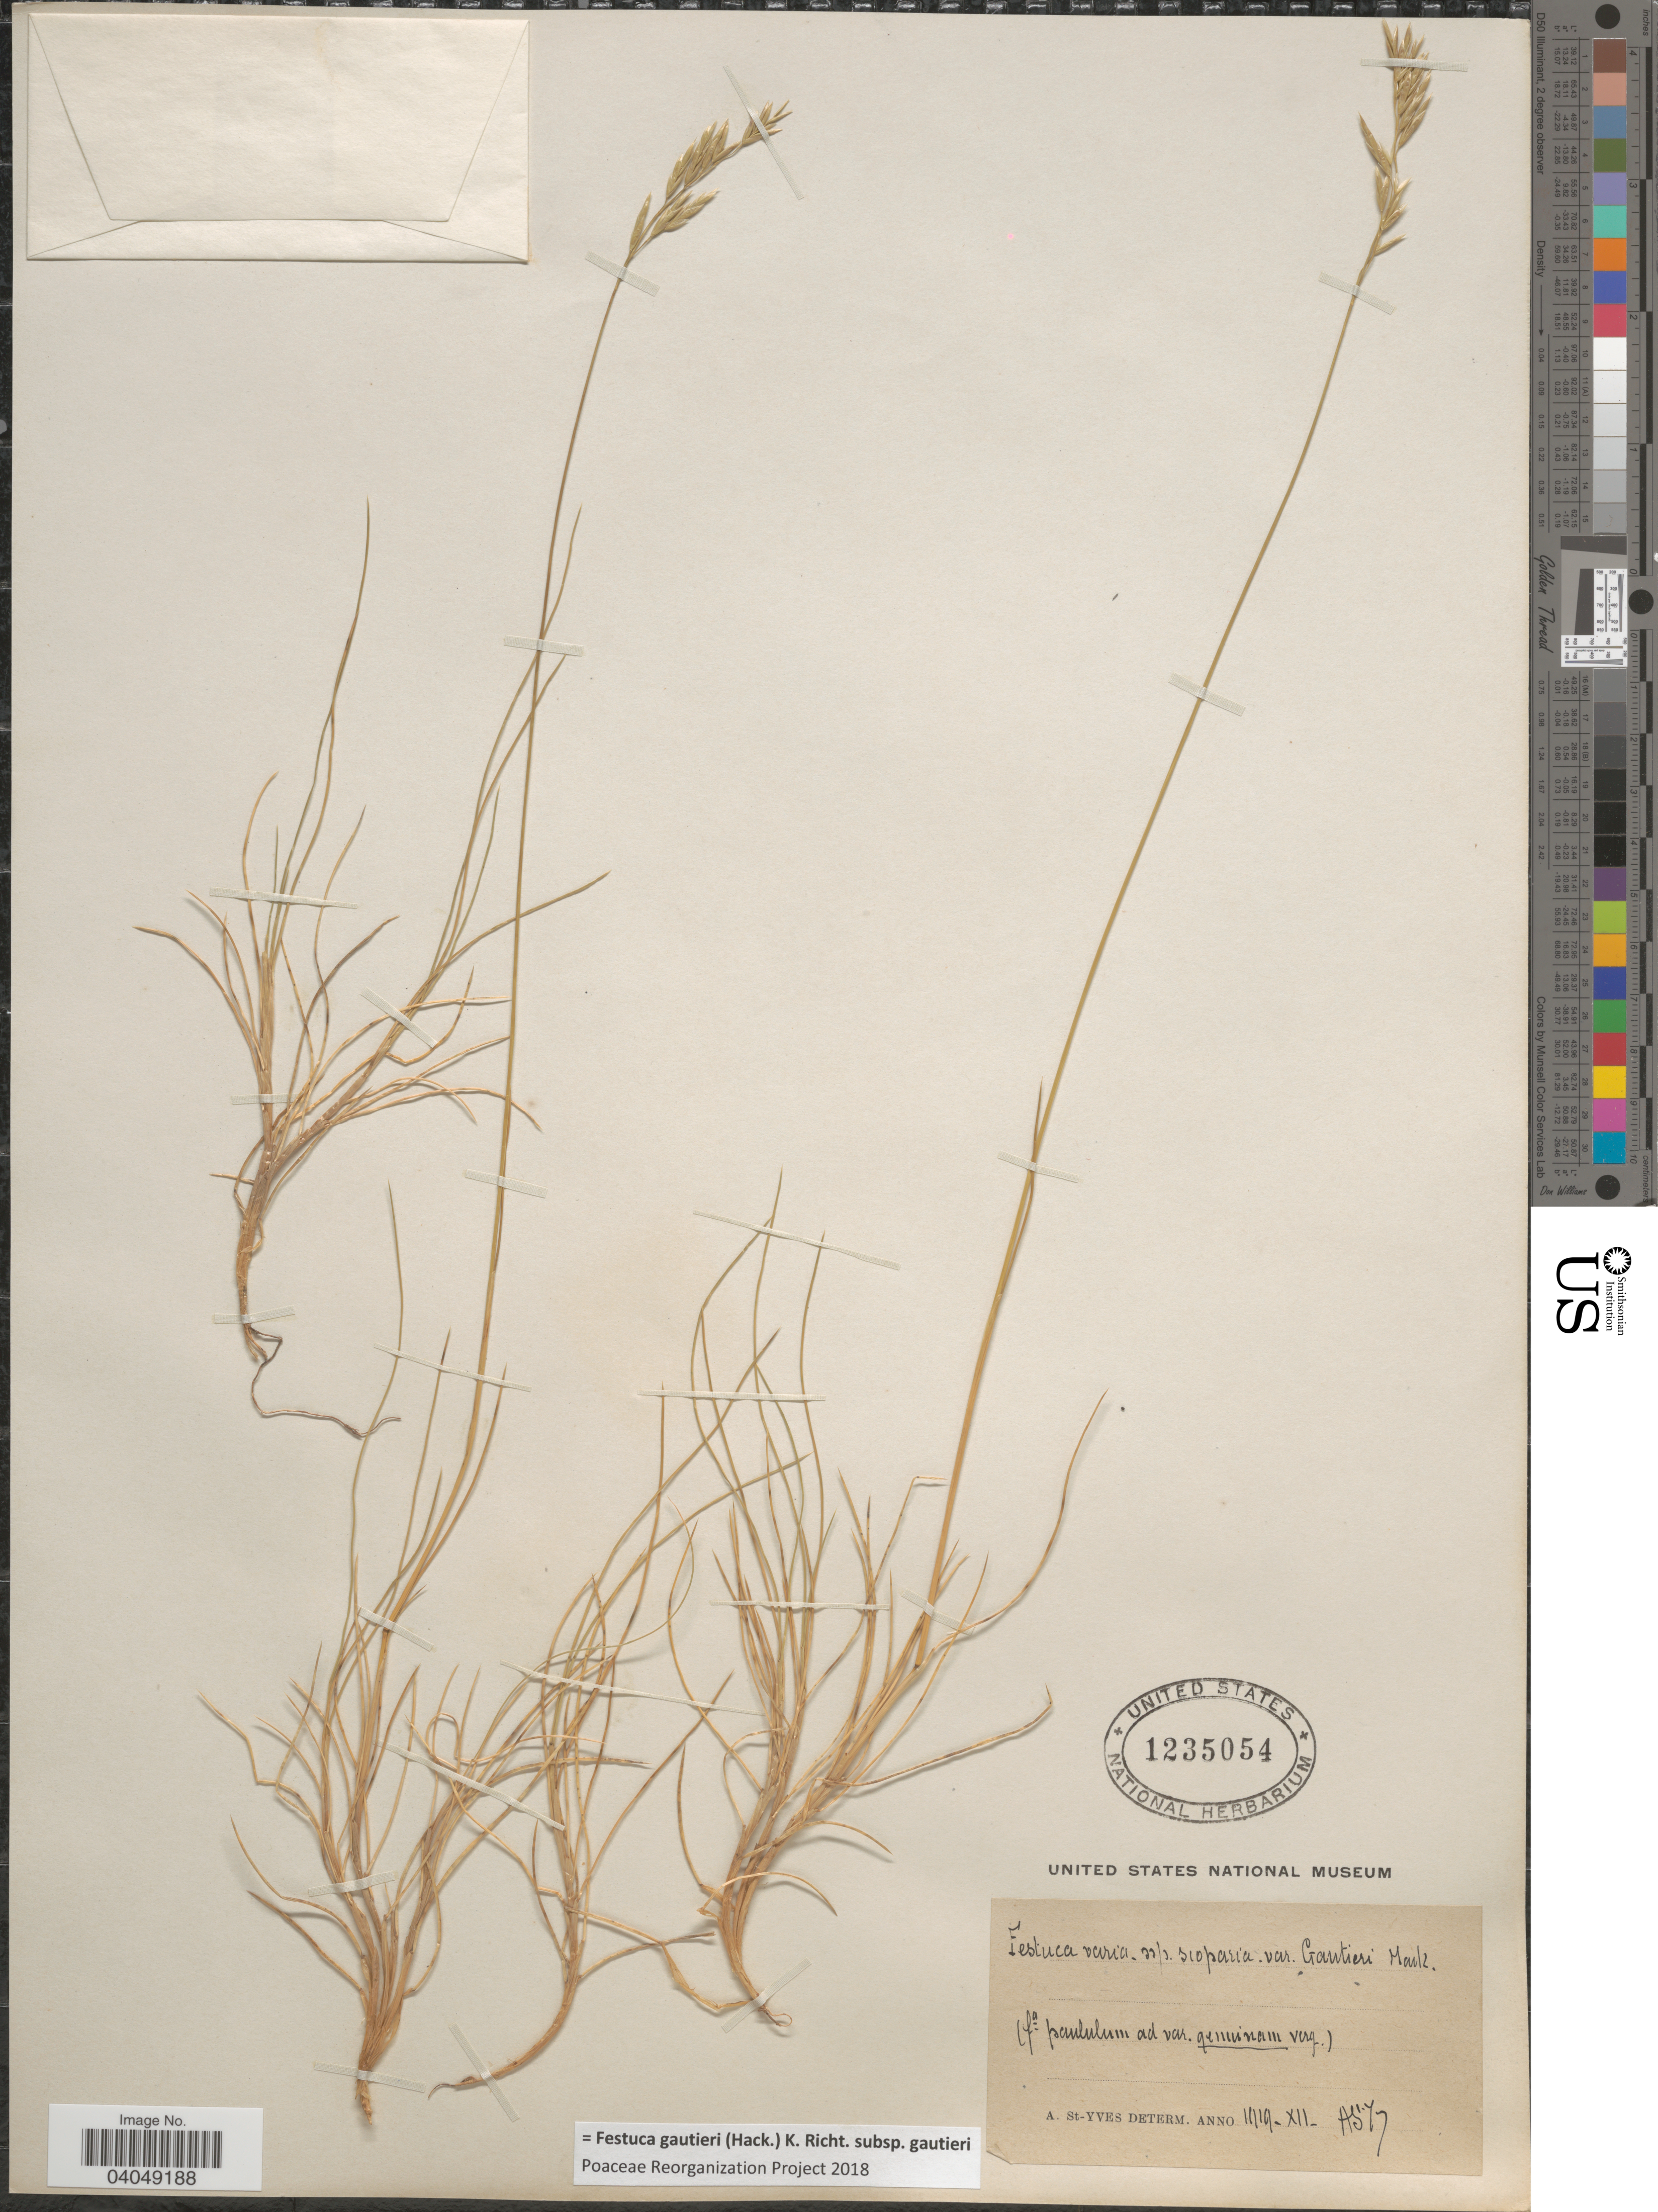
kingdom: Plantae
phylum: Tracheophyta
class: Liliopsida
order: Poales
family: Poaceae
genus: Festuca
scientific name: Festuca gautieri subsp. gautieri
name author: (Hack.) K. Richt.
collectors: A. Saint-Yves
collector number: AS77?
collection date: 1919-12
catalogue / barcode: US 1235054